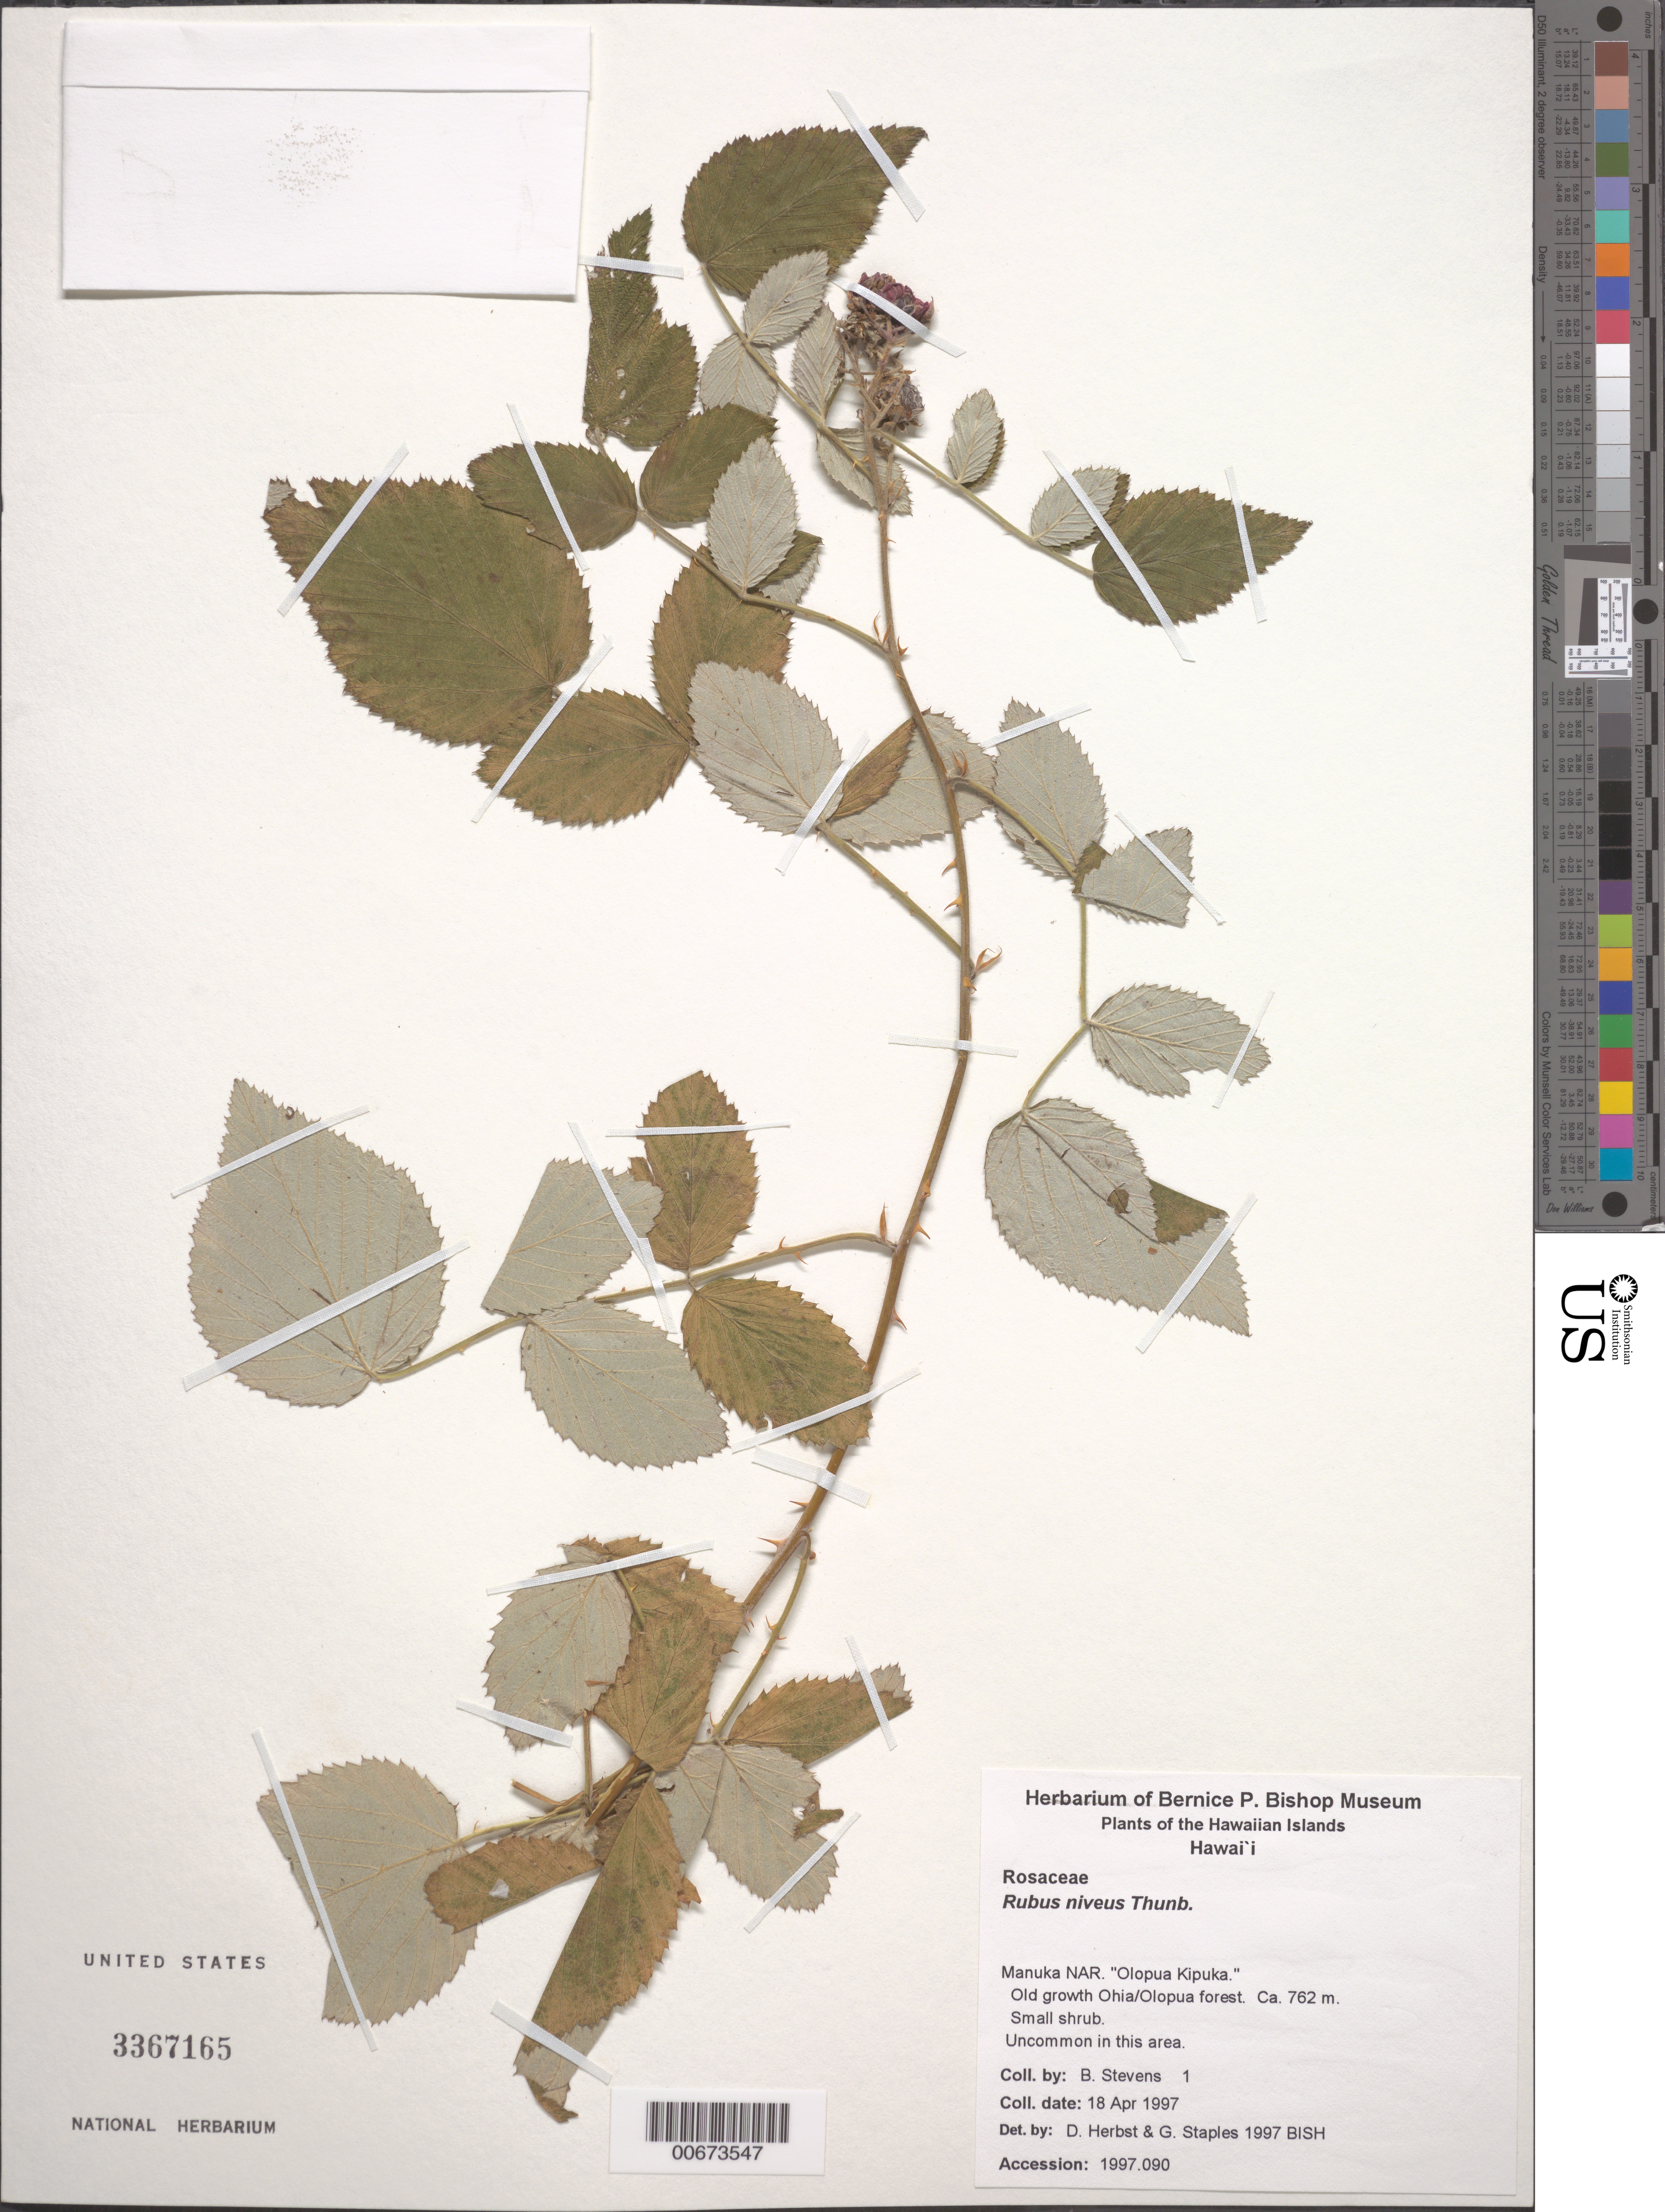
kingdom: Plantae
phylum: Tracheophyta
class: Magnoliopsida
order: Rosales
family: Rosaceae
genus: Rubus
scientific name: Rubus niveus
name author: Thunb.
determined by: Herbst, D. R.; Staples, G. W.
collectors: B. Stevens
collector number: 1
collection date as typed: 18 Apr 1997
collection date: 1997-04-18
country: United States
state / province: Hawaii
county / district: Hawaii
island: Hawaii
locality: Manuka NAR, "Olopua Kipuka"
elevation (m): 762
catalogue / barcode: US 3367165